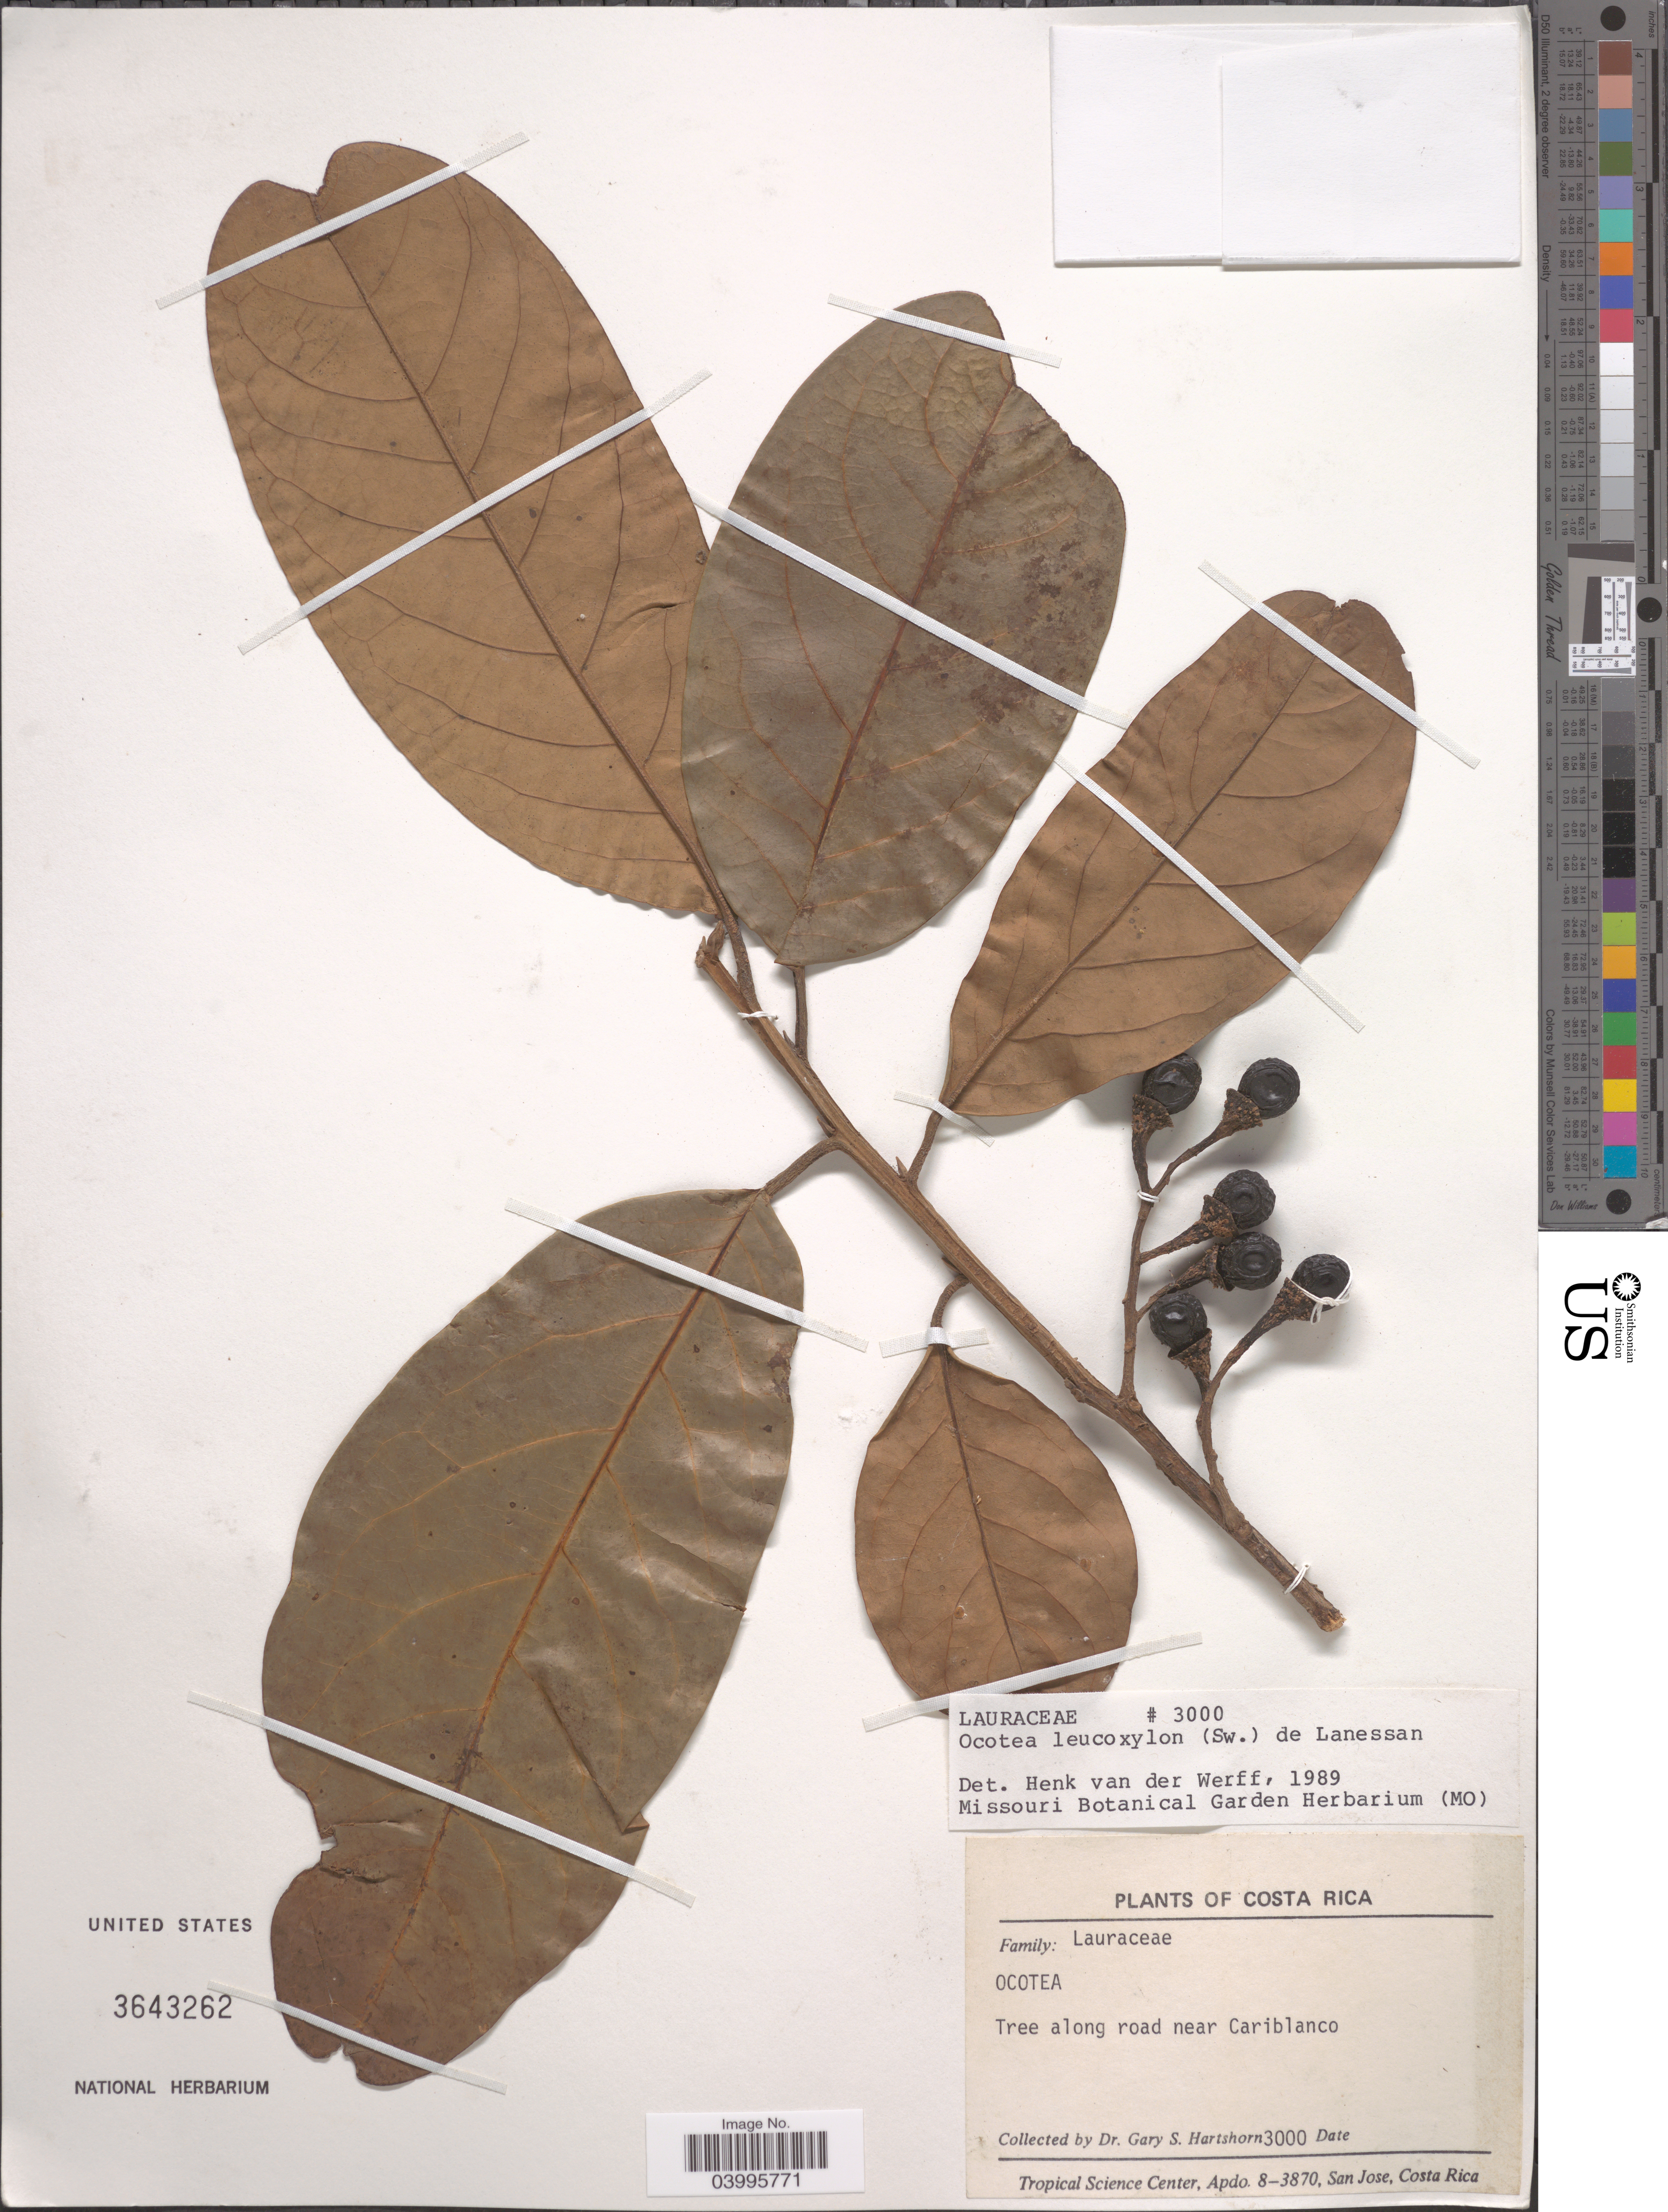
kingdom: Plantae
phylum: Tracheophyta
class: Magnoliopsida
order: Laurales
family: Lauraceae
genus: Ocotea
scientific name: Ocotea leucoxylon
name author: (Sw.) Laness.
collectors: G. Hartshorn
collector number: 3000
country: Costa Rica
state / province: San José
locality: Along road near Cariblanco.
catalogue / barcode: US 3643262